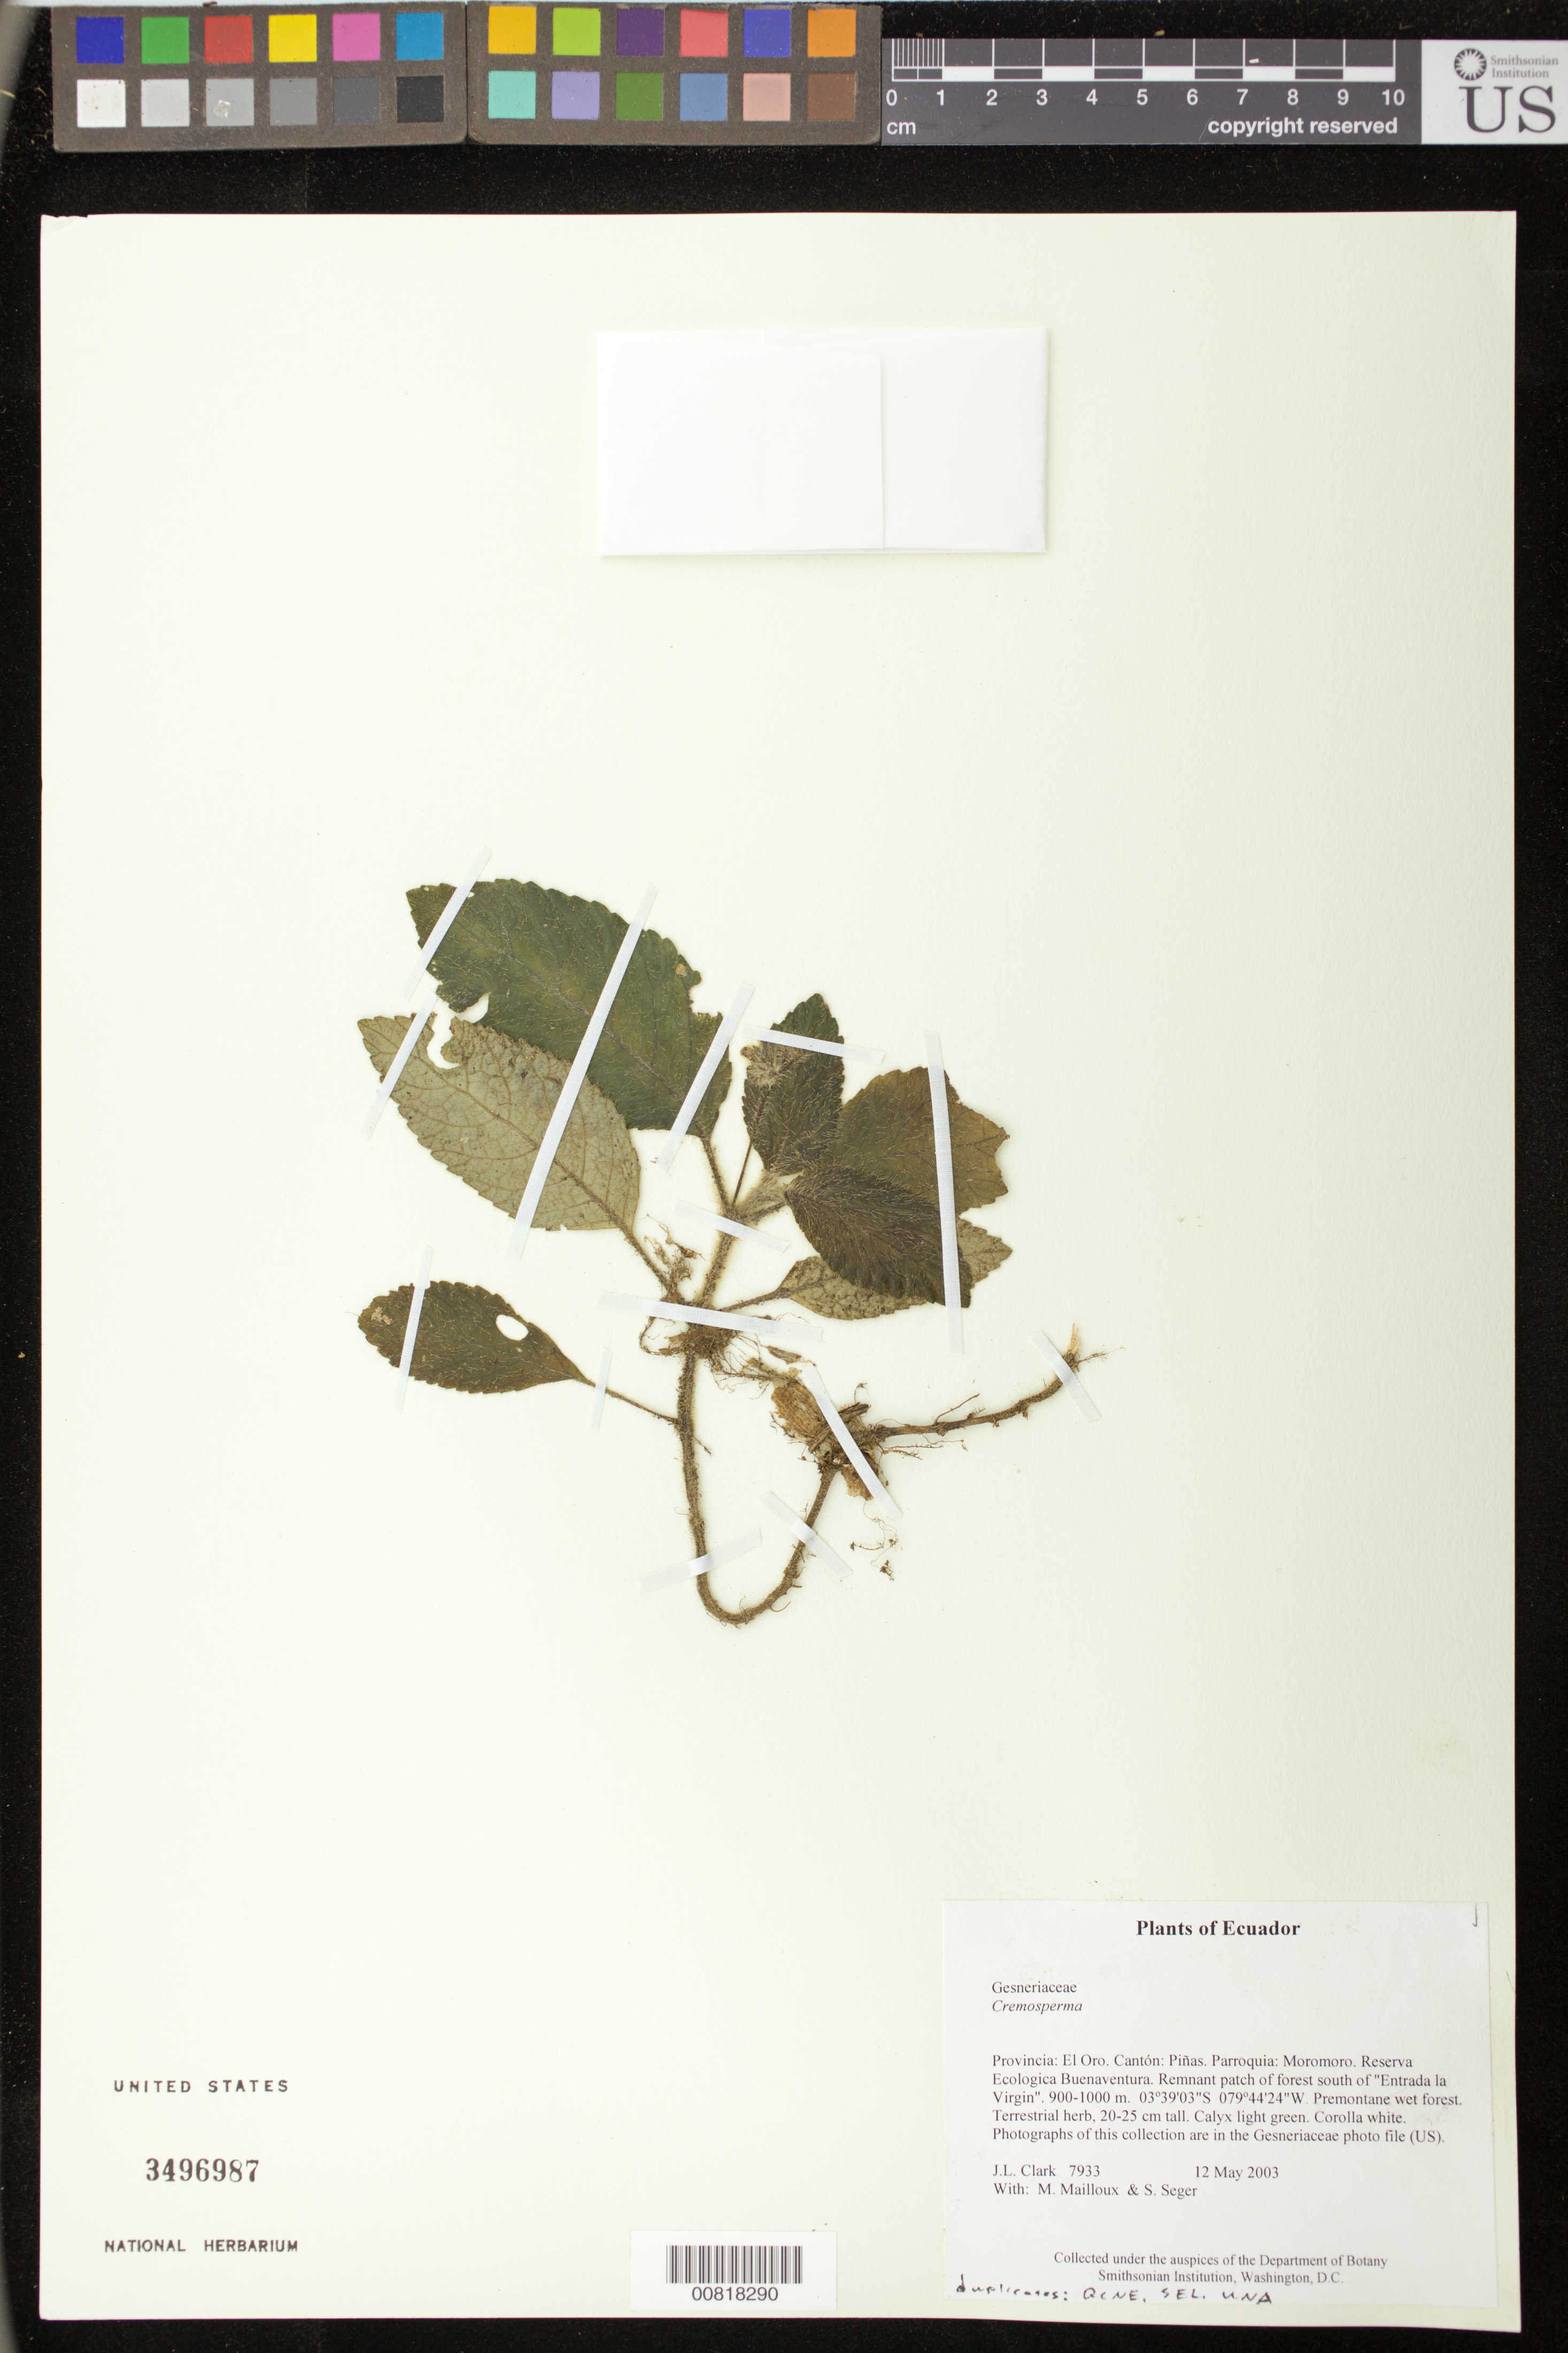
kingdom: Plantae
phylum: Tracheophyta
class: Magnoliopsida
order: Lamiales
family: Gesneriaceae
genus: Cremosperma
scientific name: Cremosperma sp.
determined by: Clark, J. L., (SEL), The Marie Selby Botanical Garden (UNITED STATES)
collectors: J. L. Clark, M. Mailloux & S. Seger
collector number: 7933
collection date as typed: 12 May 2003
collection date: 2003-05-12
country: Ecuador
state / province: El Oro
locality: Piñas. Parroquia: Moromoro. Reserva Ecologica Buenaventura. Remnant patch of forest south of "Entrada la Virgin"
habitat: Premontane wet forest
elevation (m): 900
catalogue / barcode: US 3496987